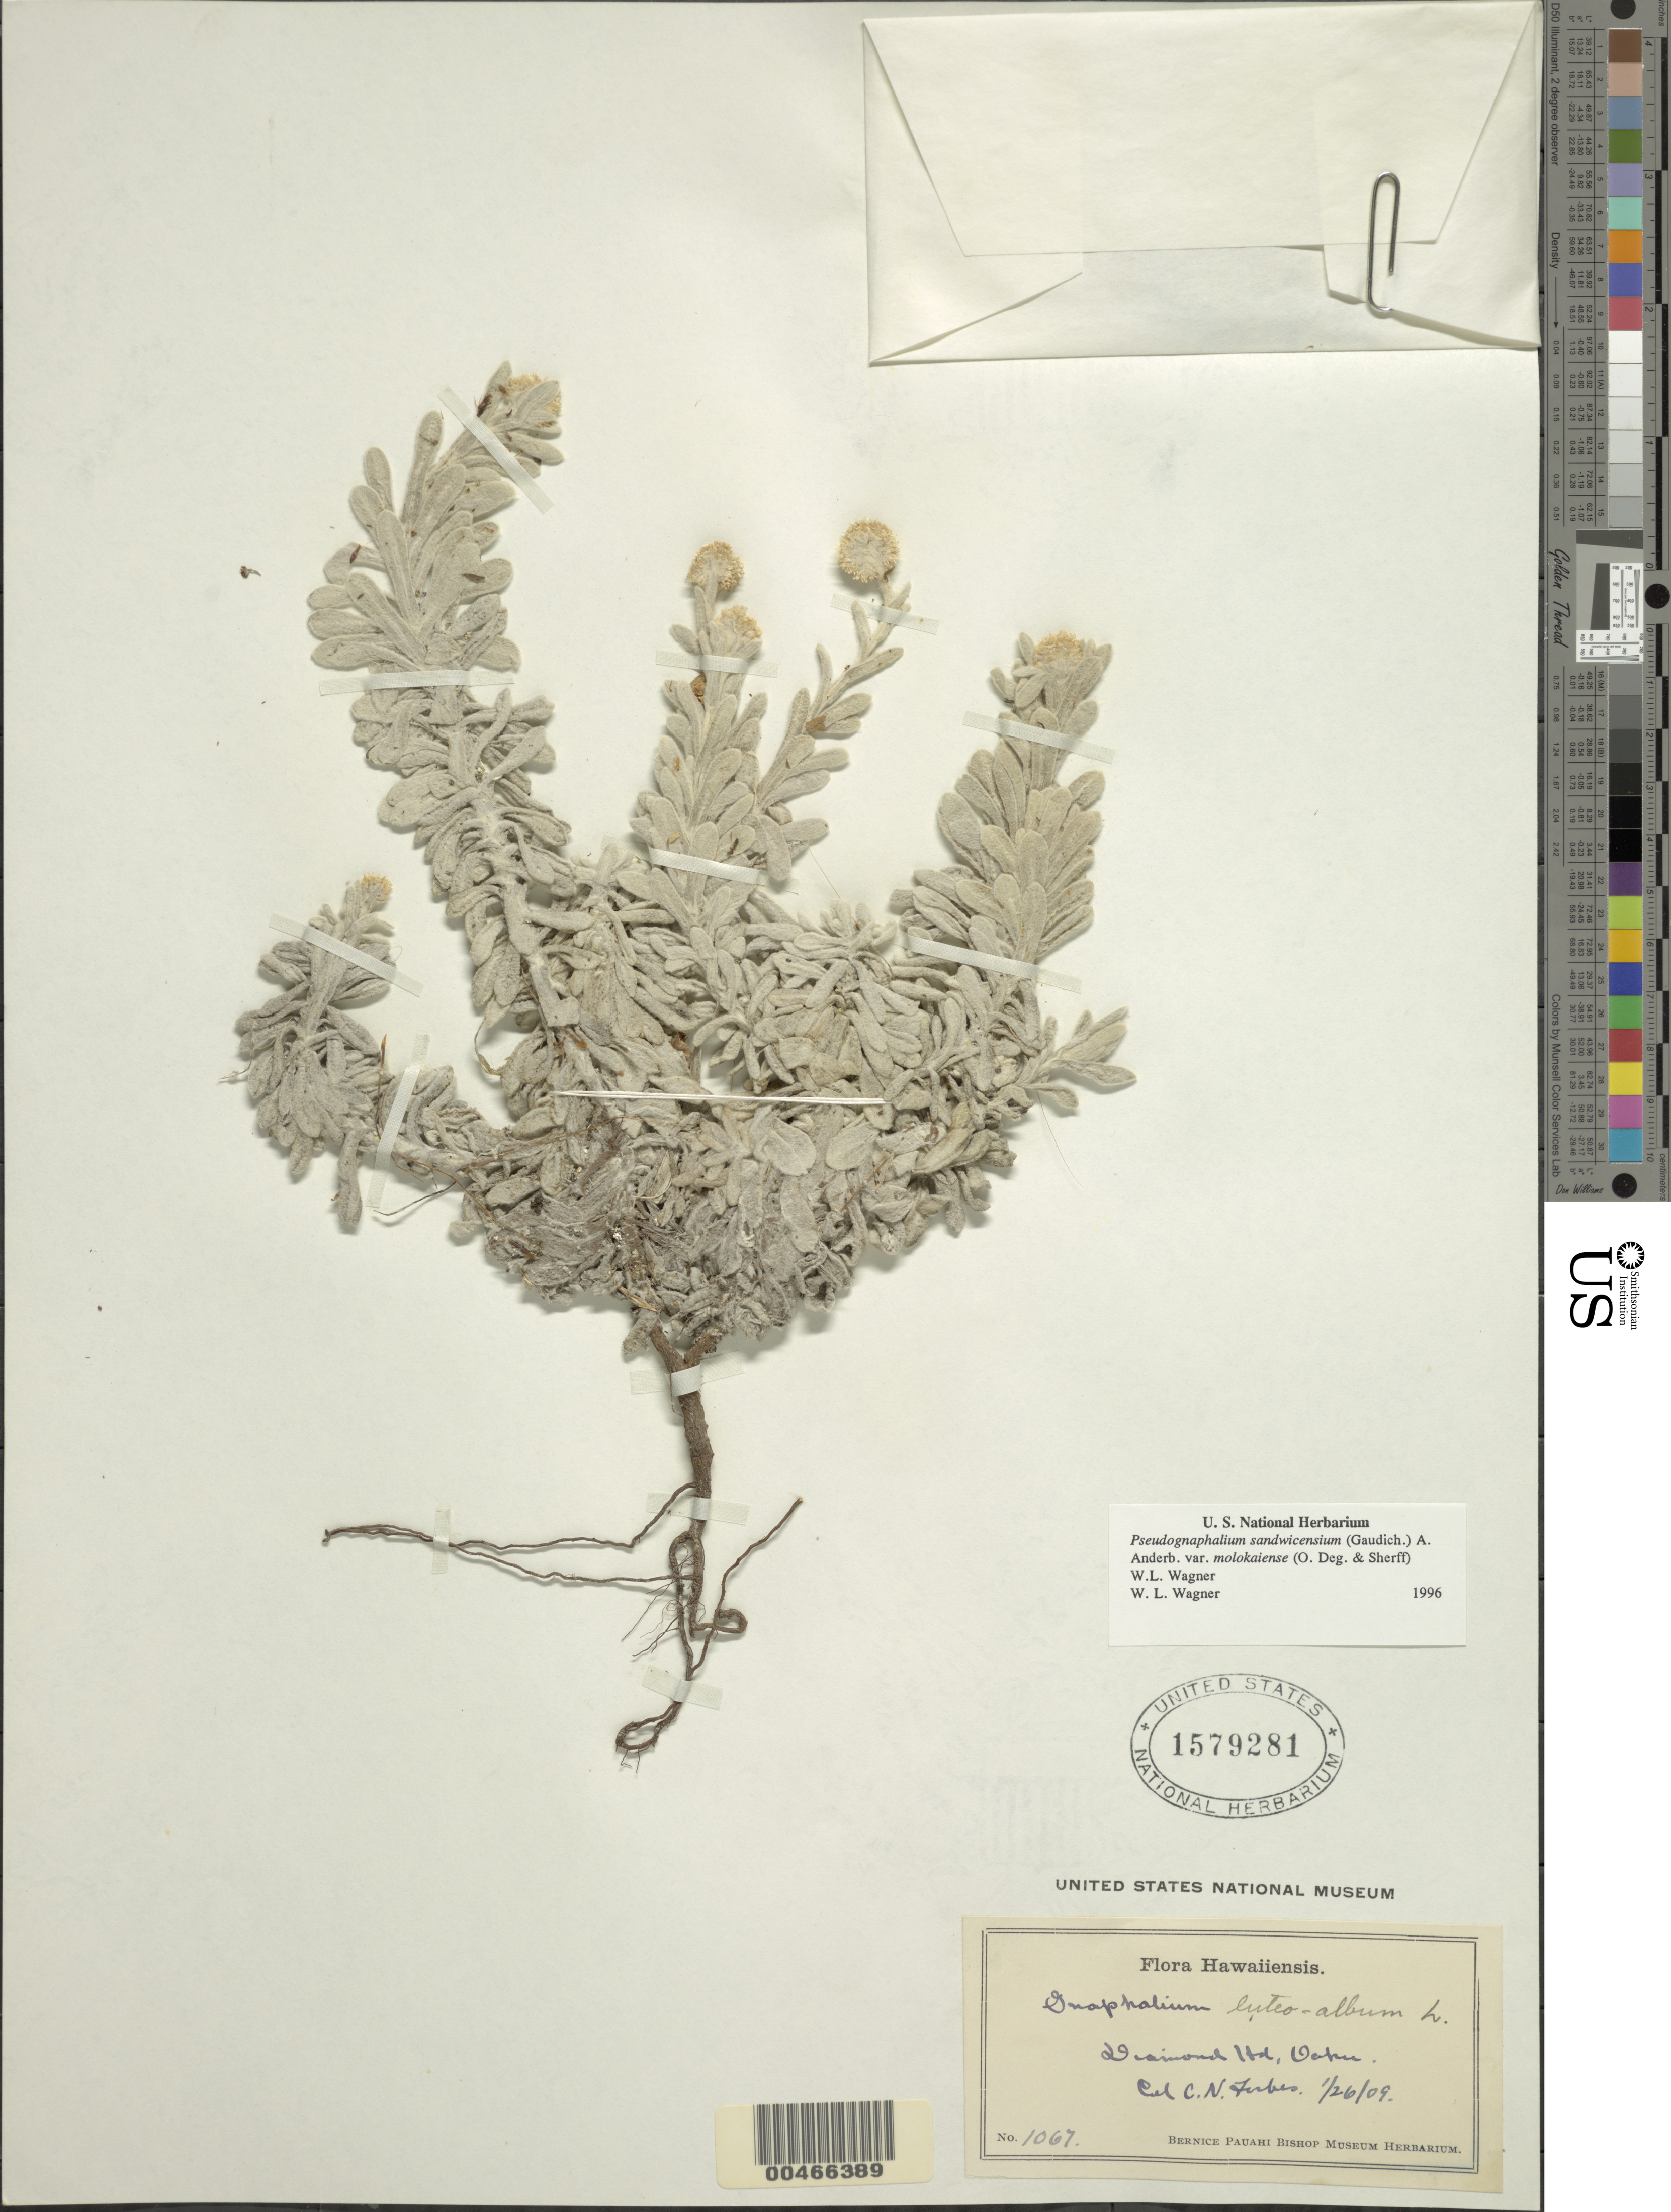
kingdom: Plantae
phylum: Tracheophyta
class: Magnoliopsida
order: Asterales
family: Asteraceae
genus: Pseudognaphalium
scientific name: Pseudognaphalium sandwicensium var. molokaiense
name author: (O. Deg. & Sherff) W.L. Wagner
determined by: Wagner, W. L., (BOT), Smithsonian Institution - National Museum of Natural History (UNITED STATES)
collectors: C. N. Forbes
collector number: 1067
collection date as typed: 26 Jan 1909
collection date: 1909-01-26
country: United States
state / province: Hawaii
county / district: Honolulu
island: Oahu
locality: Diamond Head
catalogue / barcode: US 1579281